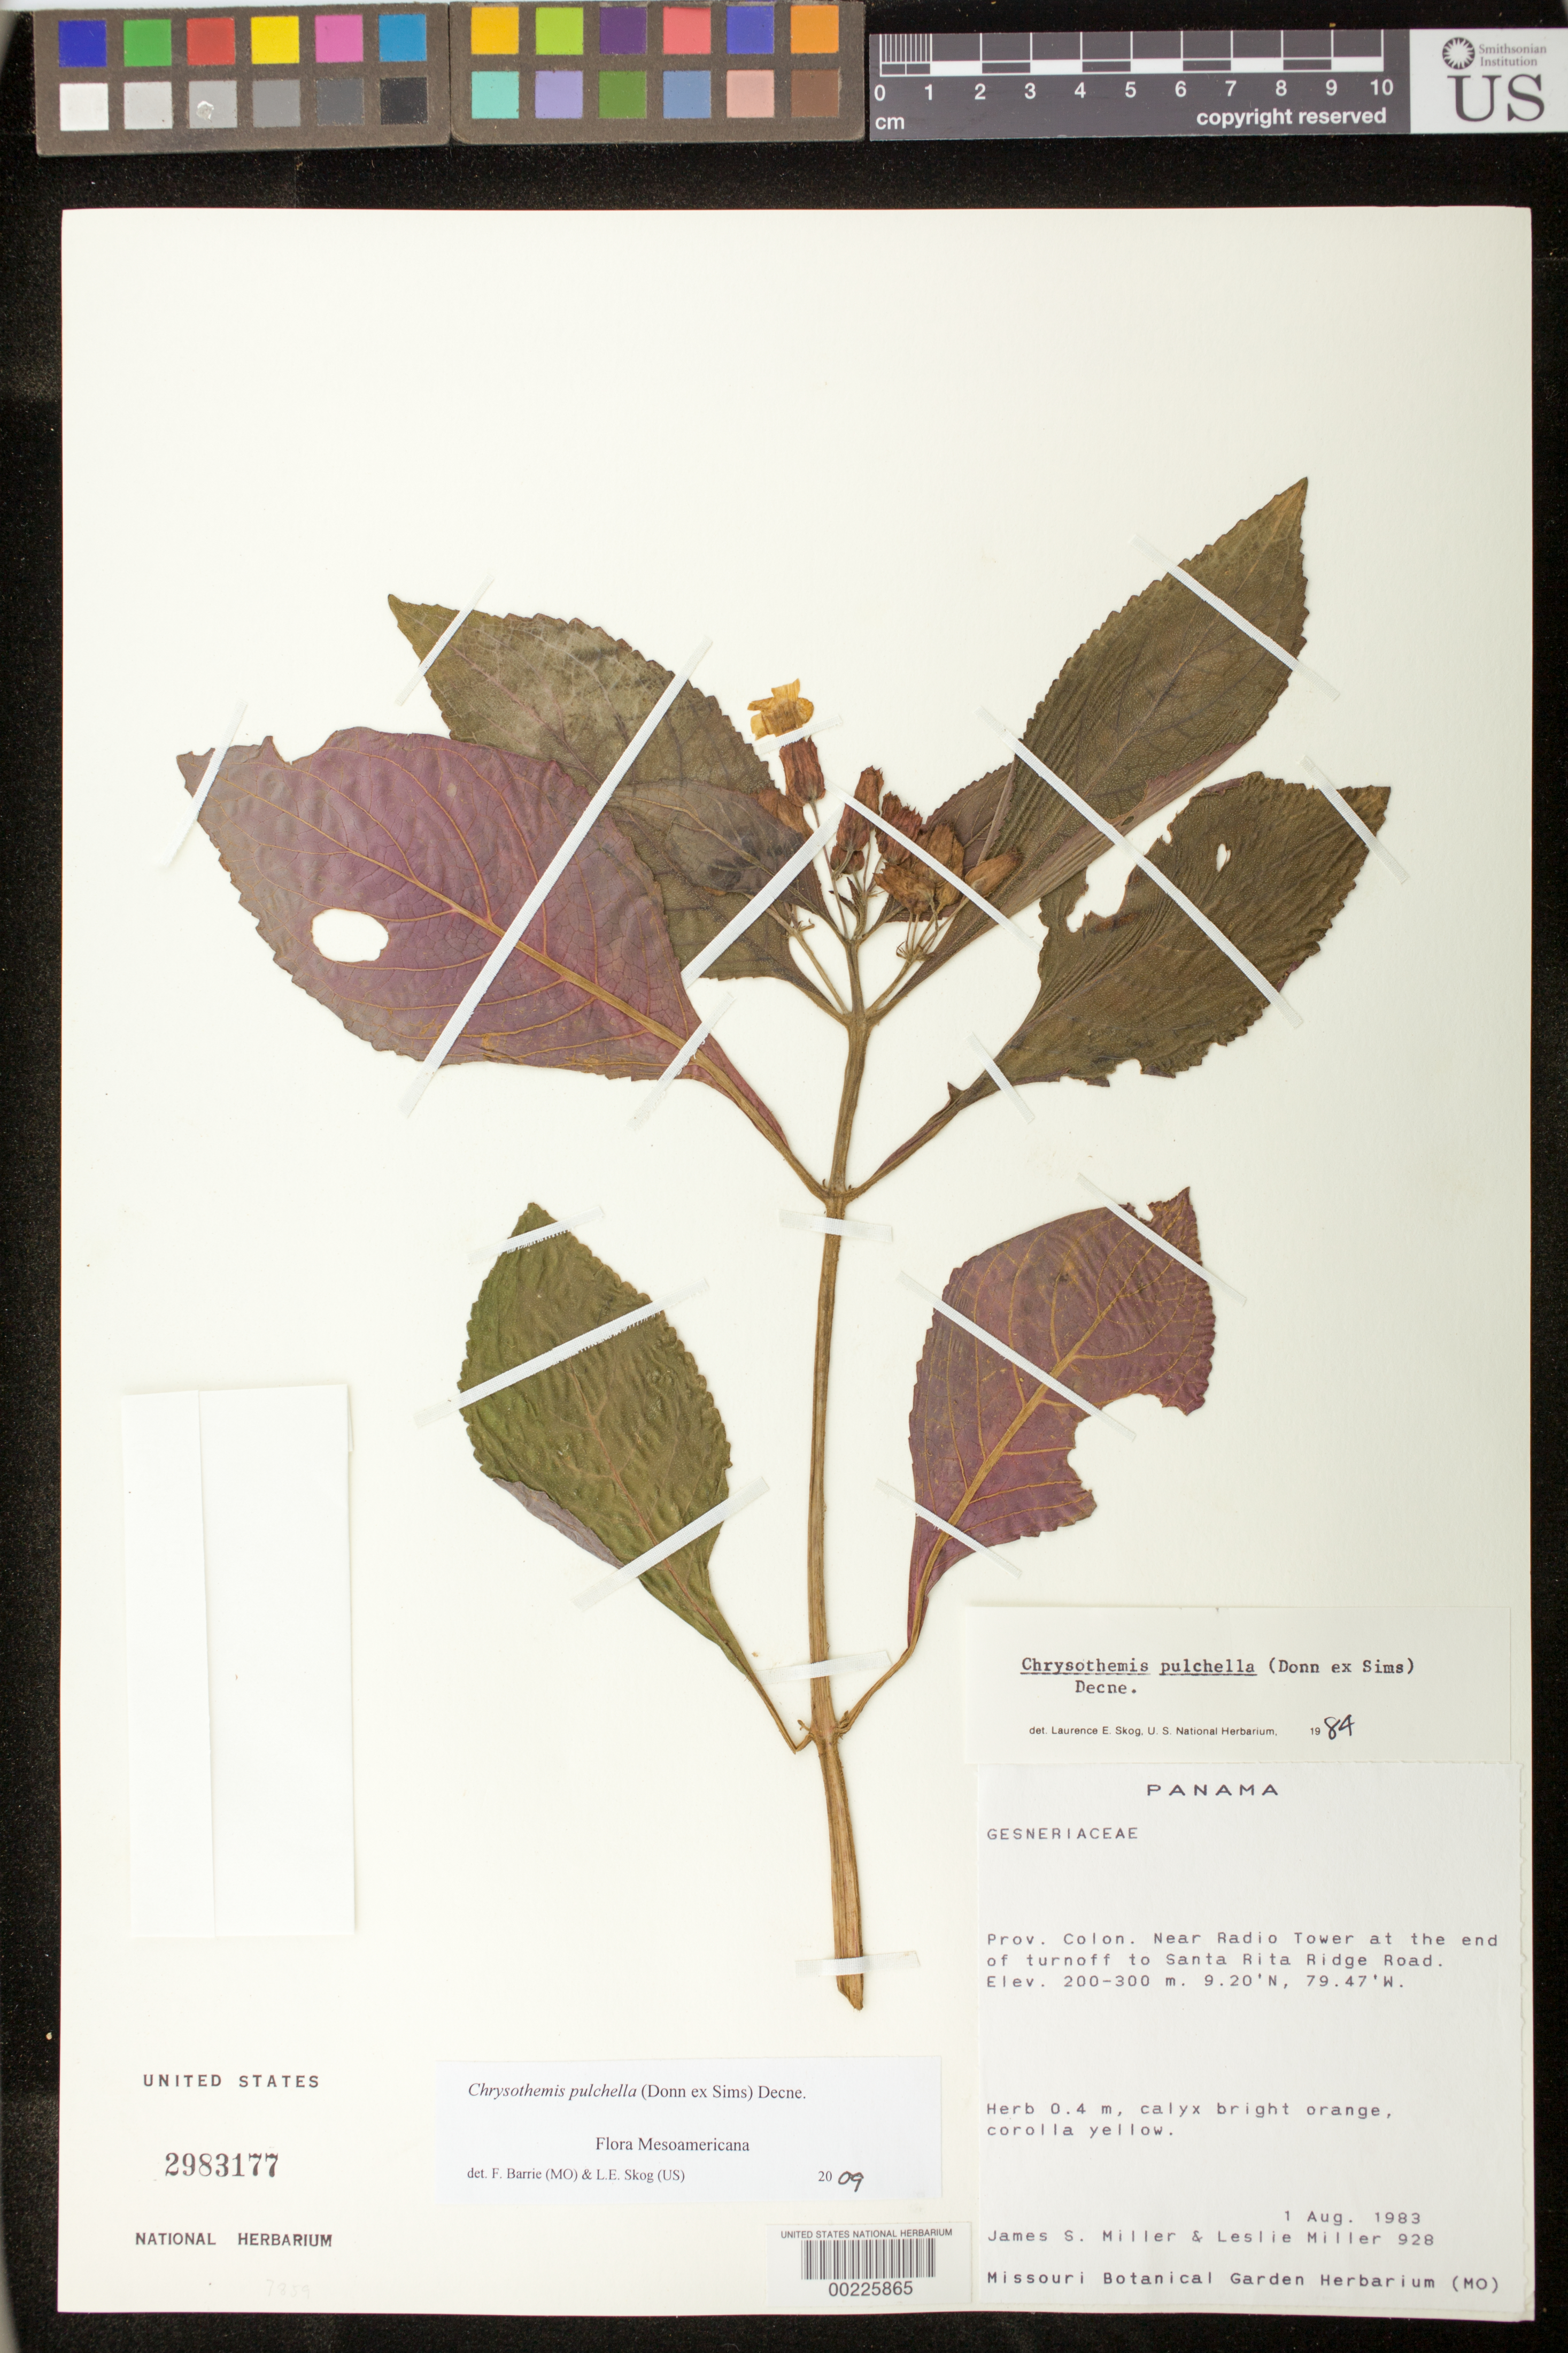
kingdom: Plantae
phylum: Tracheophyta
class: Magnoliopsida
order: Lamiales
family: Gesneriaceae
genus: Chrysothemis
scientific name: Chrysothemis pulchella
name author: (Donn ex Sims) Decne.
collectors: J. S. Miller & L. Miller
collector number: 928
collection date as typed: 01 Aug 1983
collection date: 1983-08-01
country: Panama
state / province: Colón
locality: Near Radio tower at the end of turnoff to Santa Rita ridge road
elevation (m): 200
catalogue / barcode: US 2983177